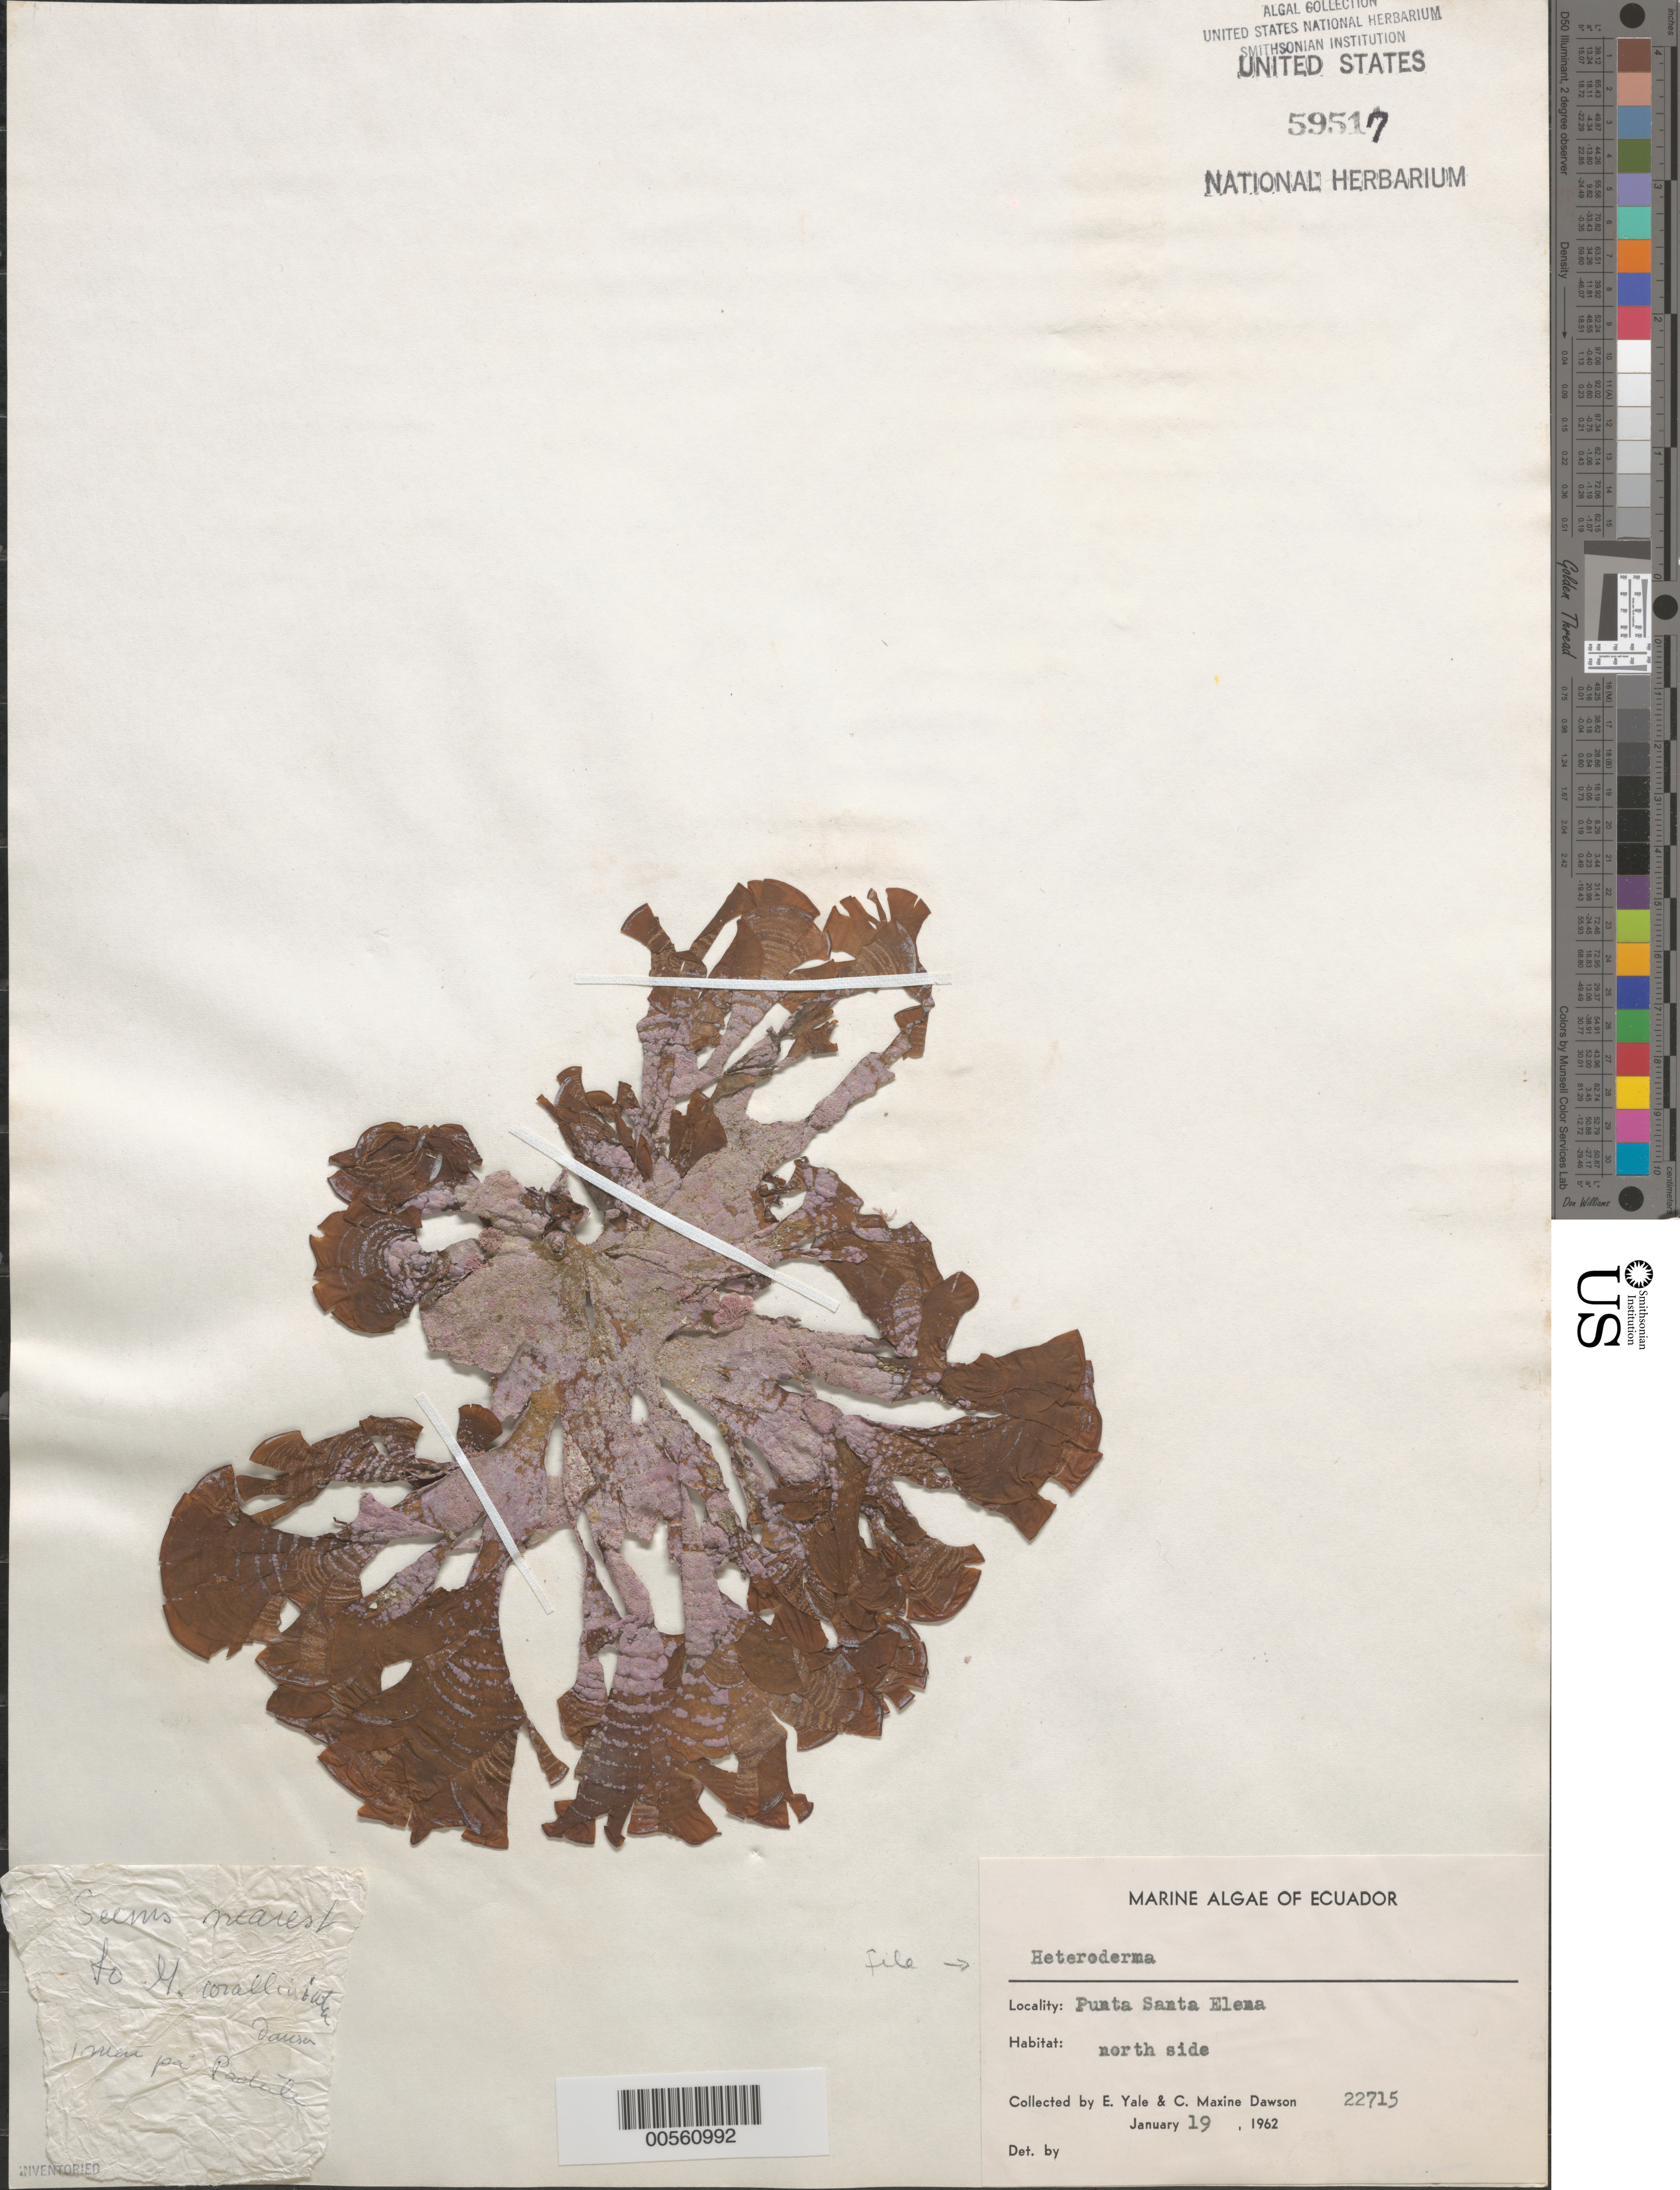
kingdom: Plantae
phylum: Rhodophyta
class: Florideophyceae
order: Corallinales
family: Corallinaceae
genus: Heteroderma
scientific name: Heteroderma sp.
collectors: E. Y. Dawson & C. M. Dawson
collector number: EYD 22715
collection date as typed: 19 Jan 1962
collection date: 1962-01-19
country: Ecuador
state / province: Guayas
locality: Punta Santa Elena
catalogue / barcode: US 59517